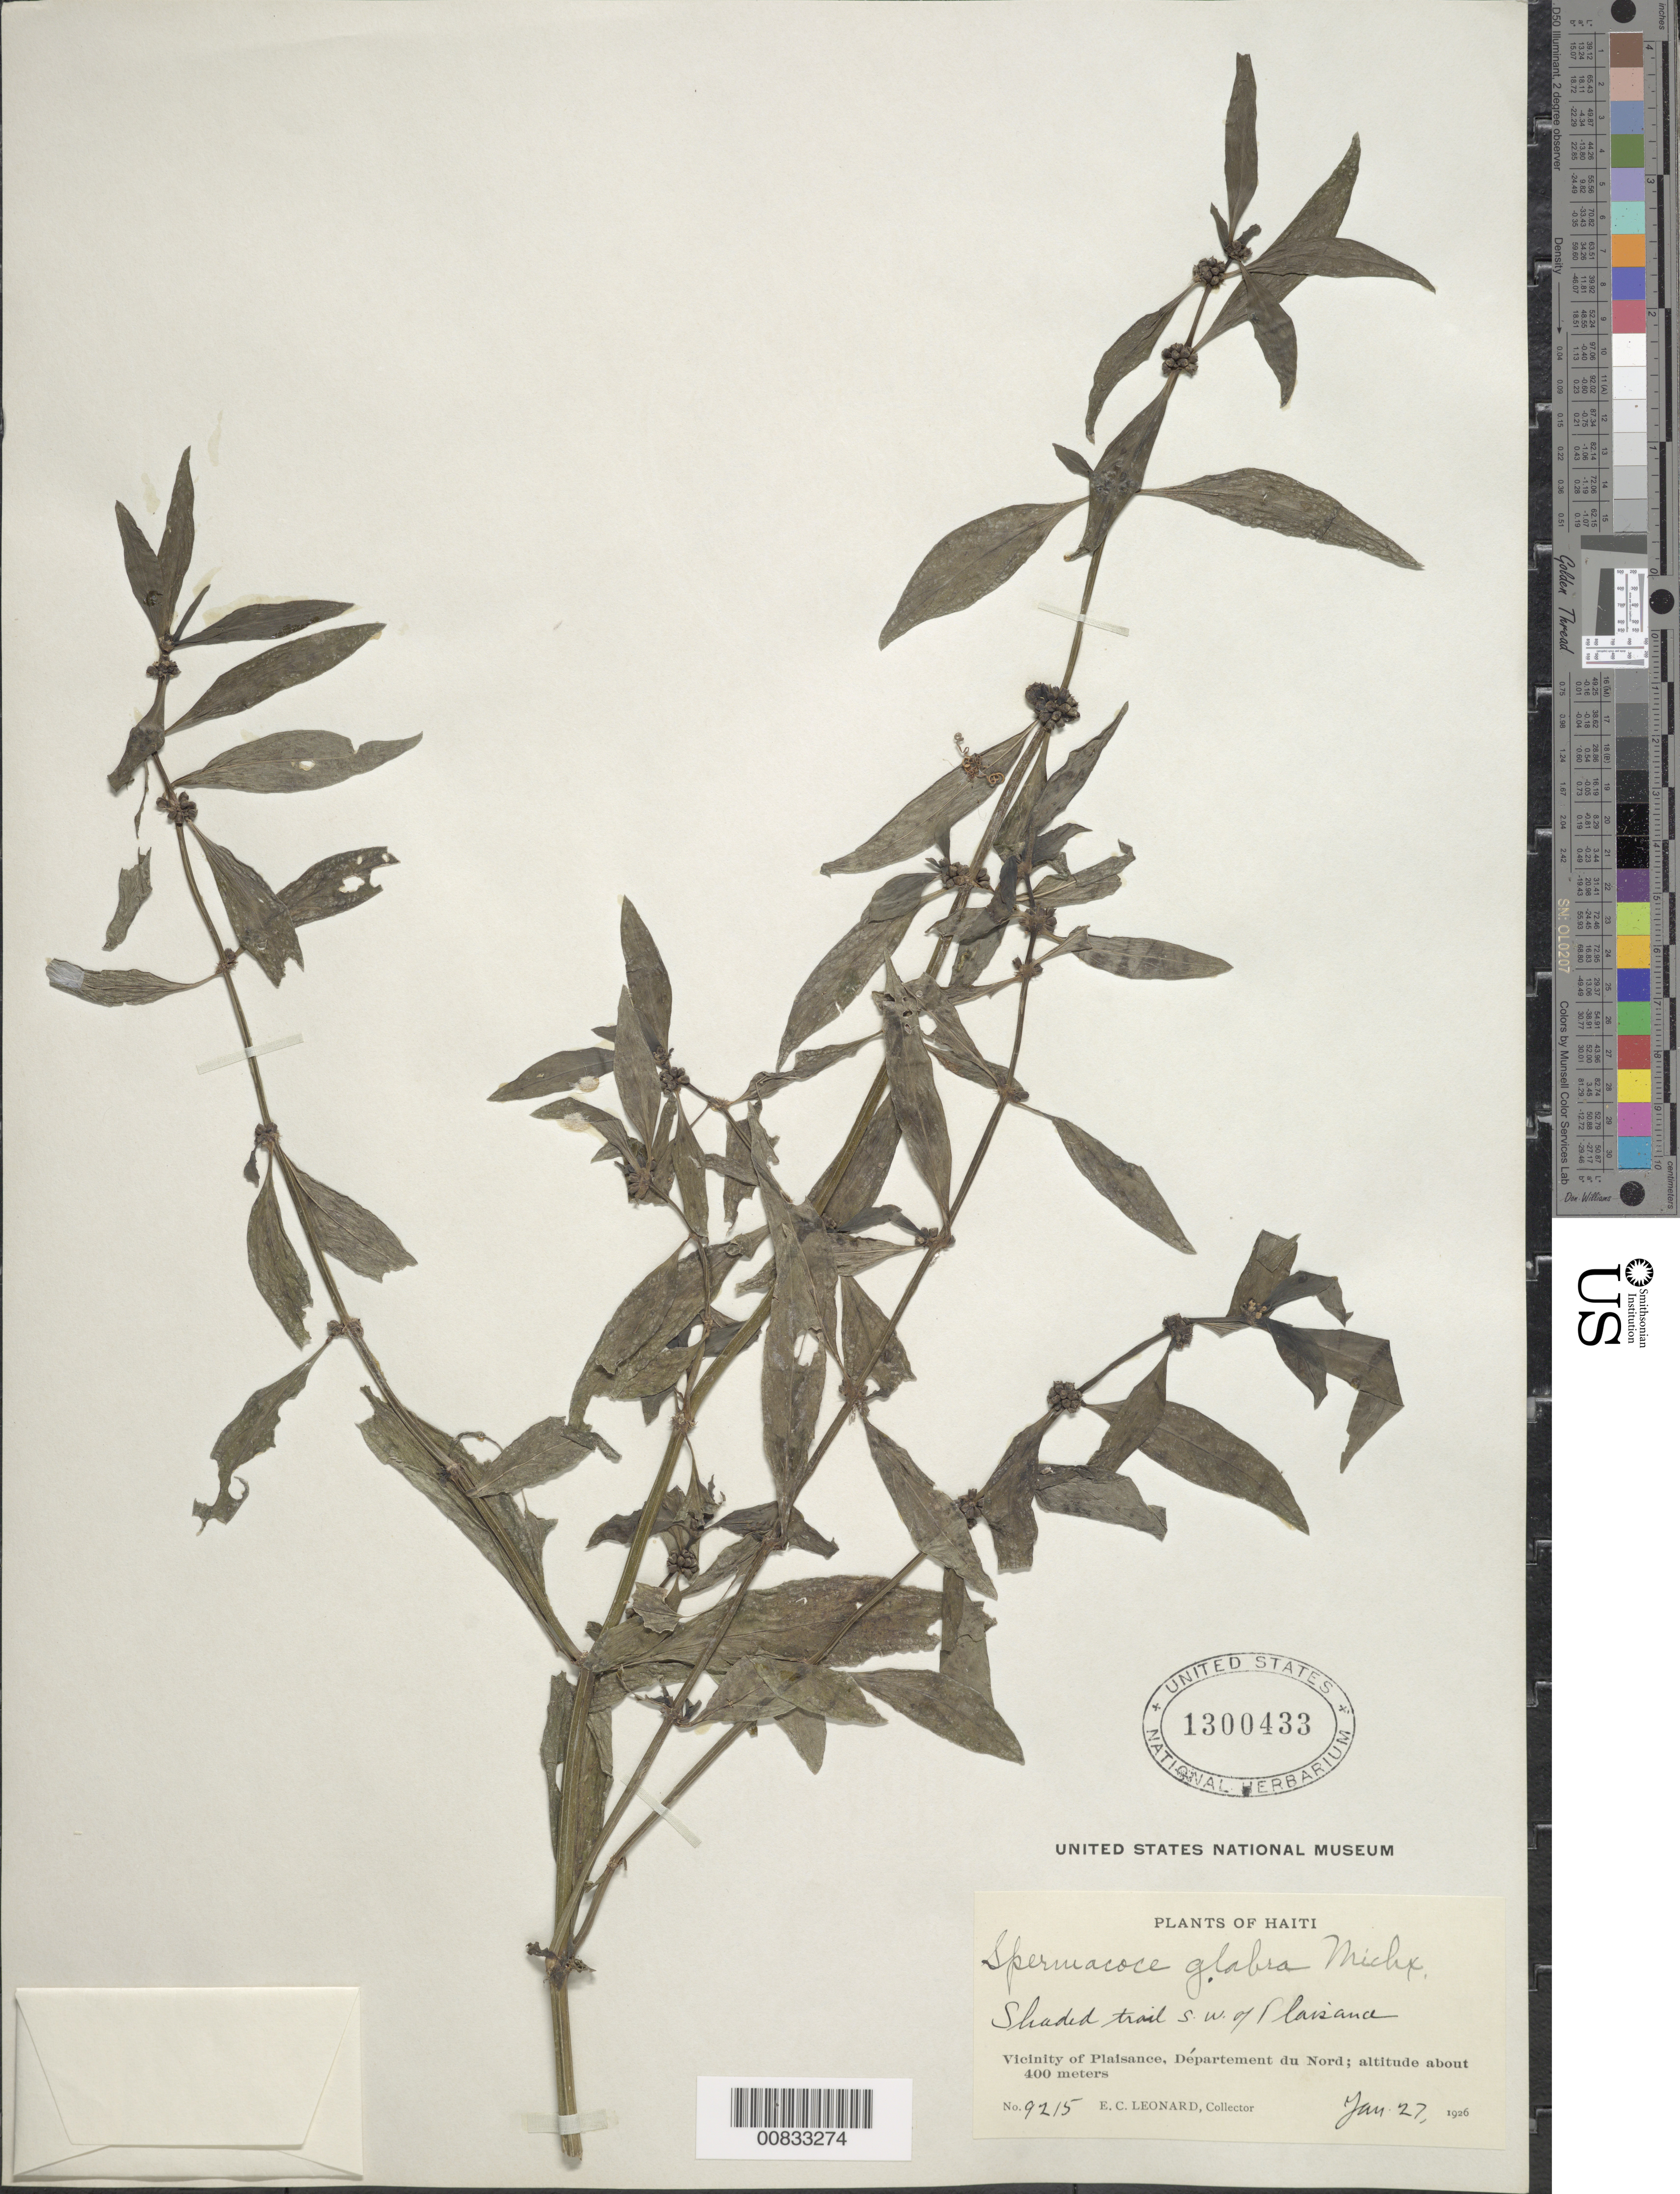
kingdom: Plantae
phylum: Tracheophyta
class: Magnoliopsida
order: Gentianales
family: Rubiaceae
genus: Spermacoce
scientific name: Spermacoce glabra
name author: Michx.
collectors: E. C. Leonard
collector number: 9215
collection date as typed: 27 Jan 1926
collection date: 1926-01-27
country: Haiti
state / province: Nord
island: Hispaniola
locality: Vicinity of Plaisance, SW of town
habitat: Shaded trail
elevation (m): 400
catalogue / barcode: US 1300433